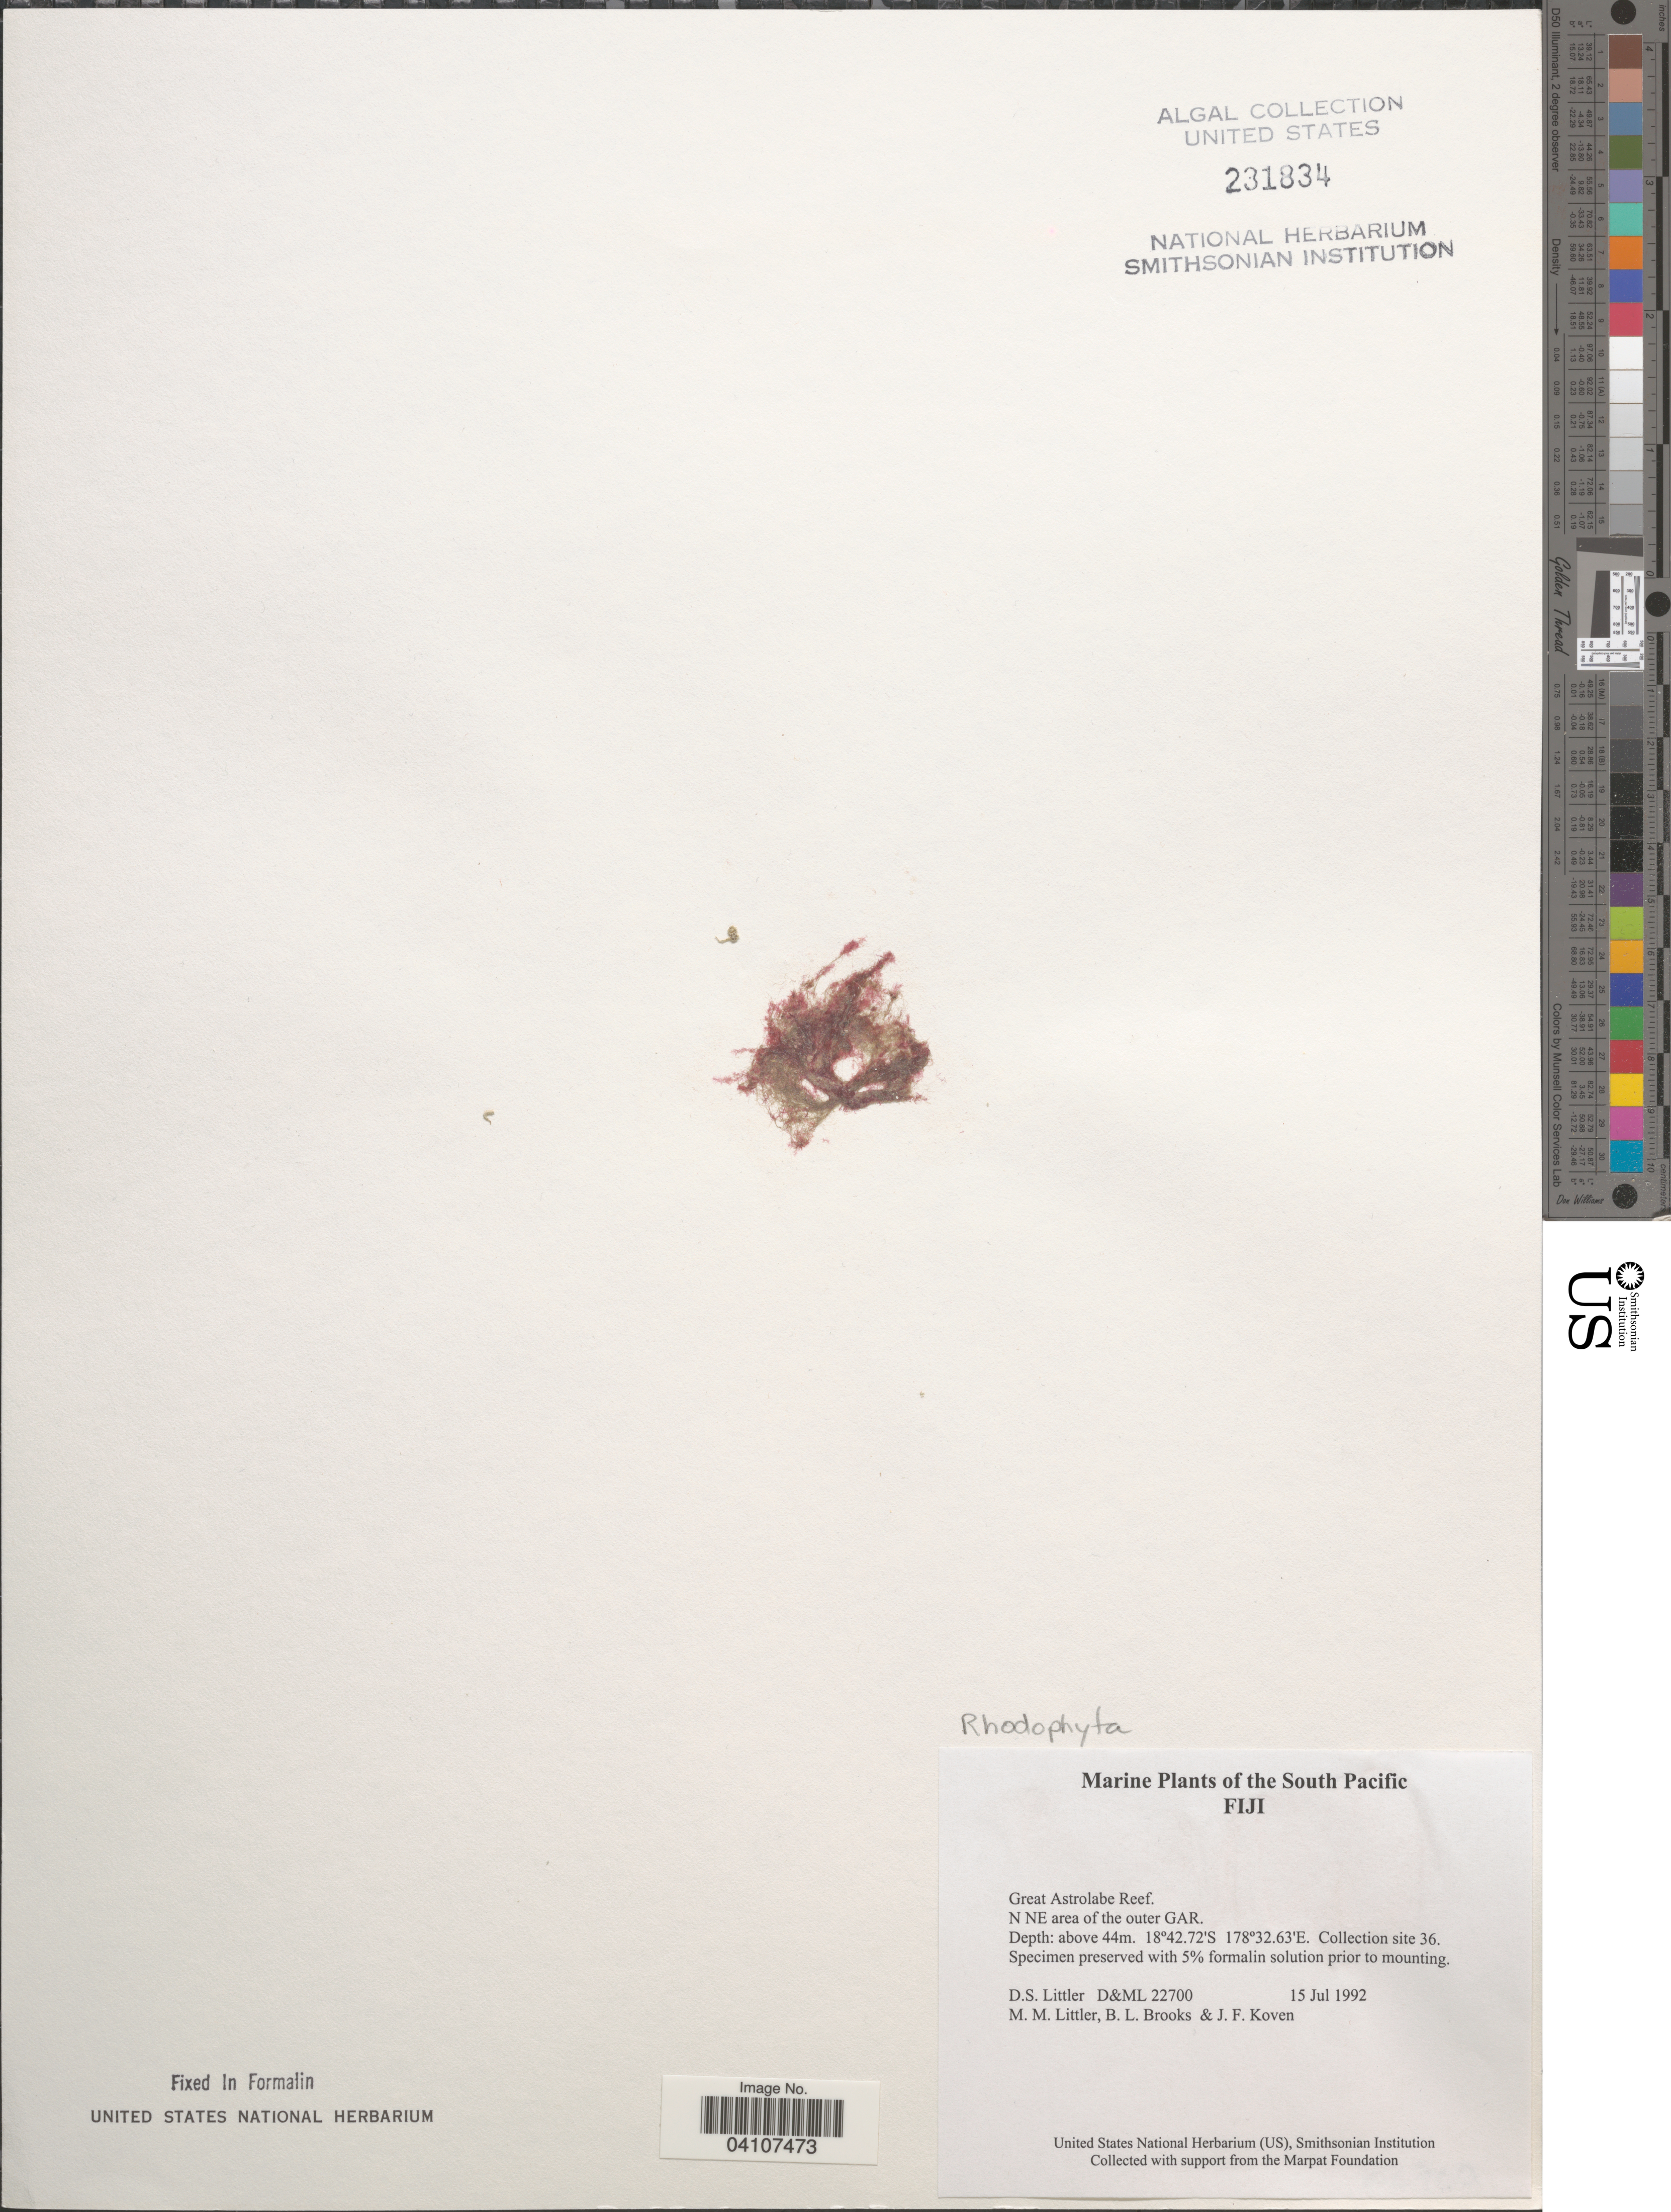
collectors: D. S. Littler, B. Brooks & J. Koven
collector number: D&ML 22700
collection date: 1992-07-15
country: Fiji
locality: The South Pacific. Great Astrolabe Reef. N NE area of the outer GAR. Collection site 36.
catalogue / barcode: US 231834